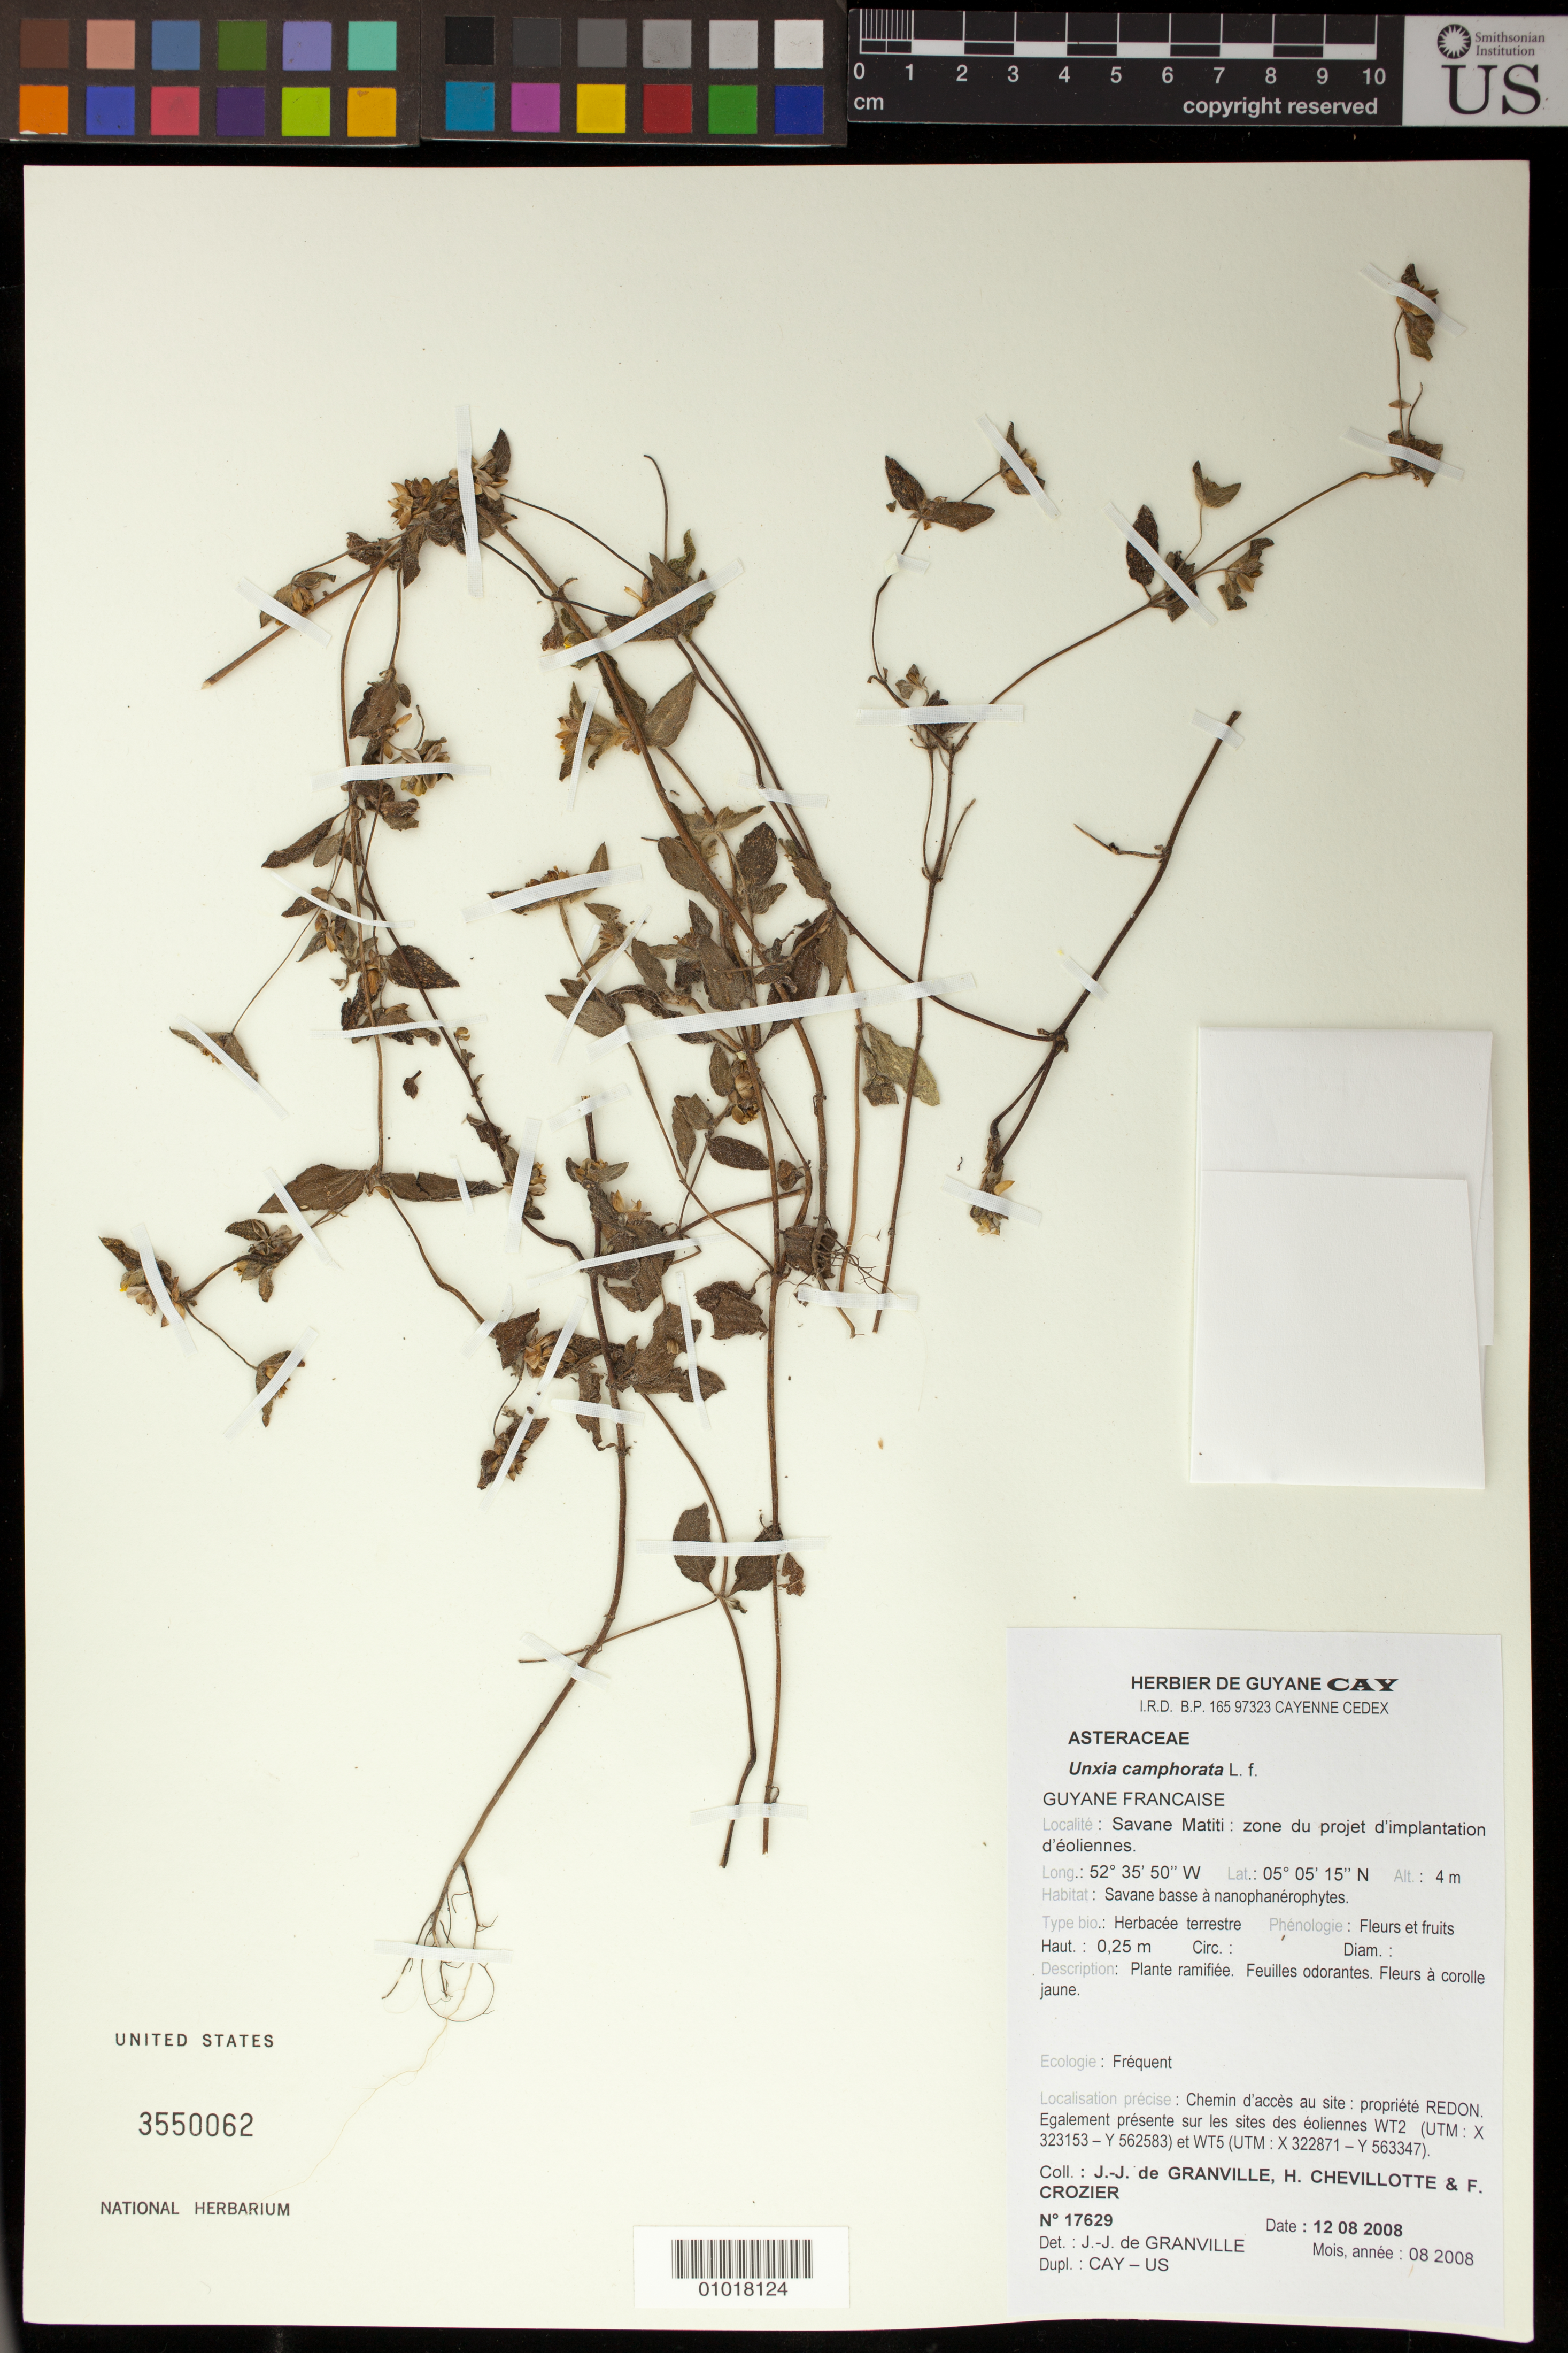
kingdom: Plantae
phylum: Tracheophyta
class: Magnoliopsida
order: Asterales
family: Asteraceae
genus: Unxia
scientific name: Unxia camphorata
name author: L. f.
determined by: Granville, J. J. de, (CAY), Institut de Recherche pour le Developpement (IRD) (FRENCH GUIANA)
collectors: J.-J. de Granville, H. Chevillotte & F. Crozier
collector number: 17629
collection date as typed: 12-Aug-08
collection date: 2008-08-12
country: French Guiana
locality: Savane Matiti: zone du projet d'implantation d'eoliennes. Chemin d'acces au site: propriete REDON. Egalement presente sur les sites des eolienne WT2 et WT5.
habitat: Savane basse a nanophanephytes.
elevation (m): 4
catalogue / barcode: US 3550062